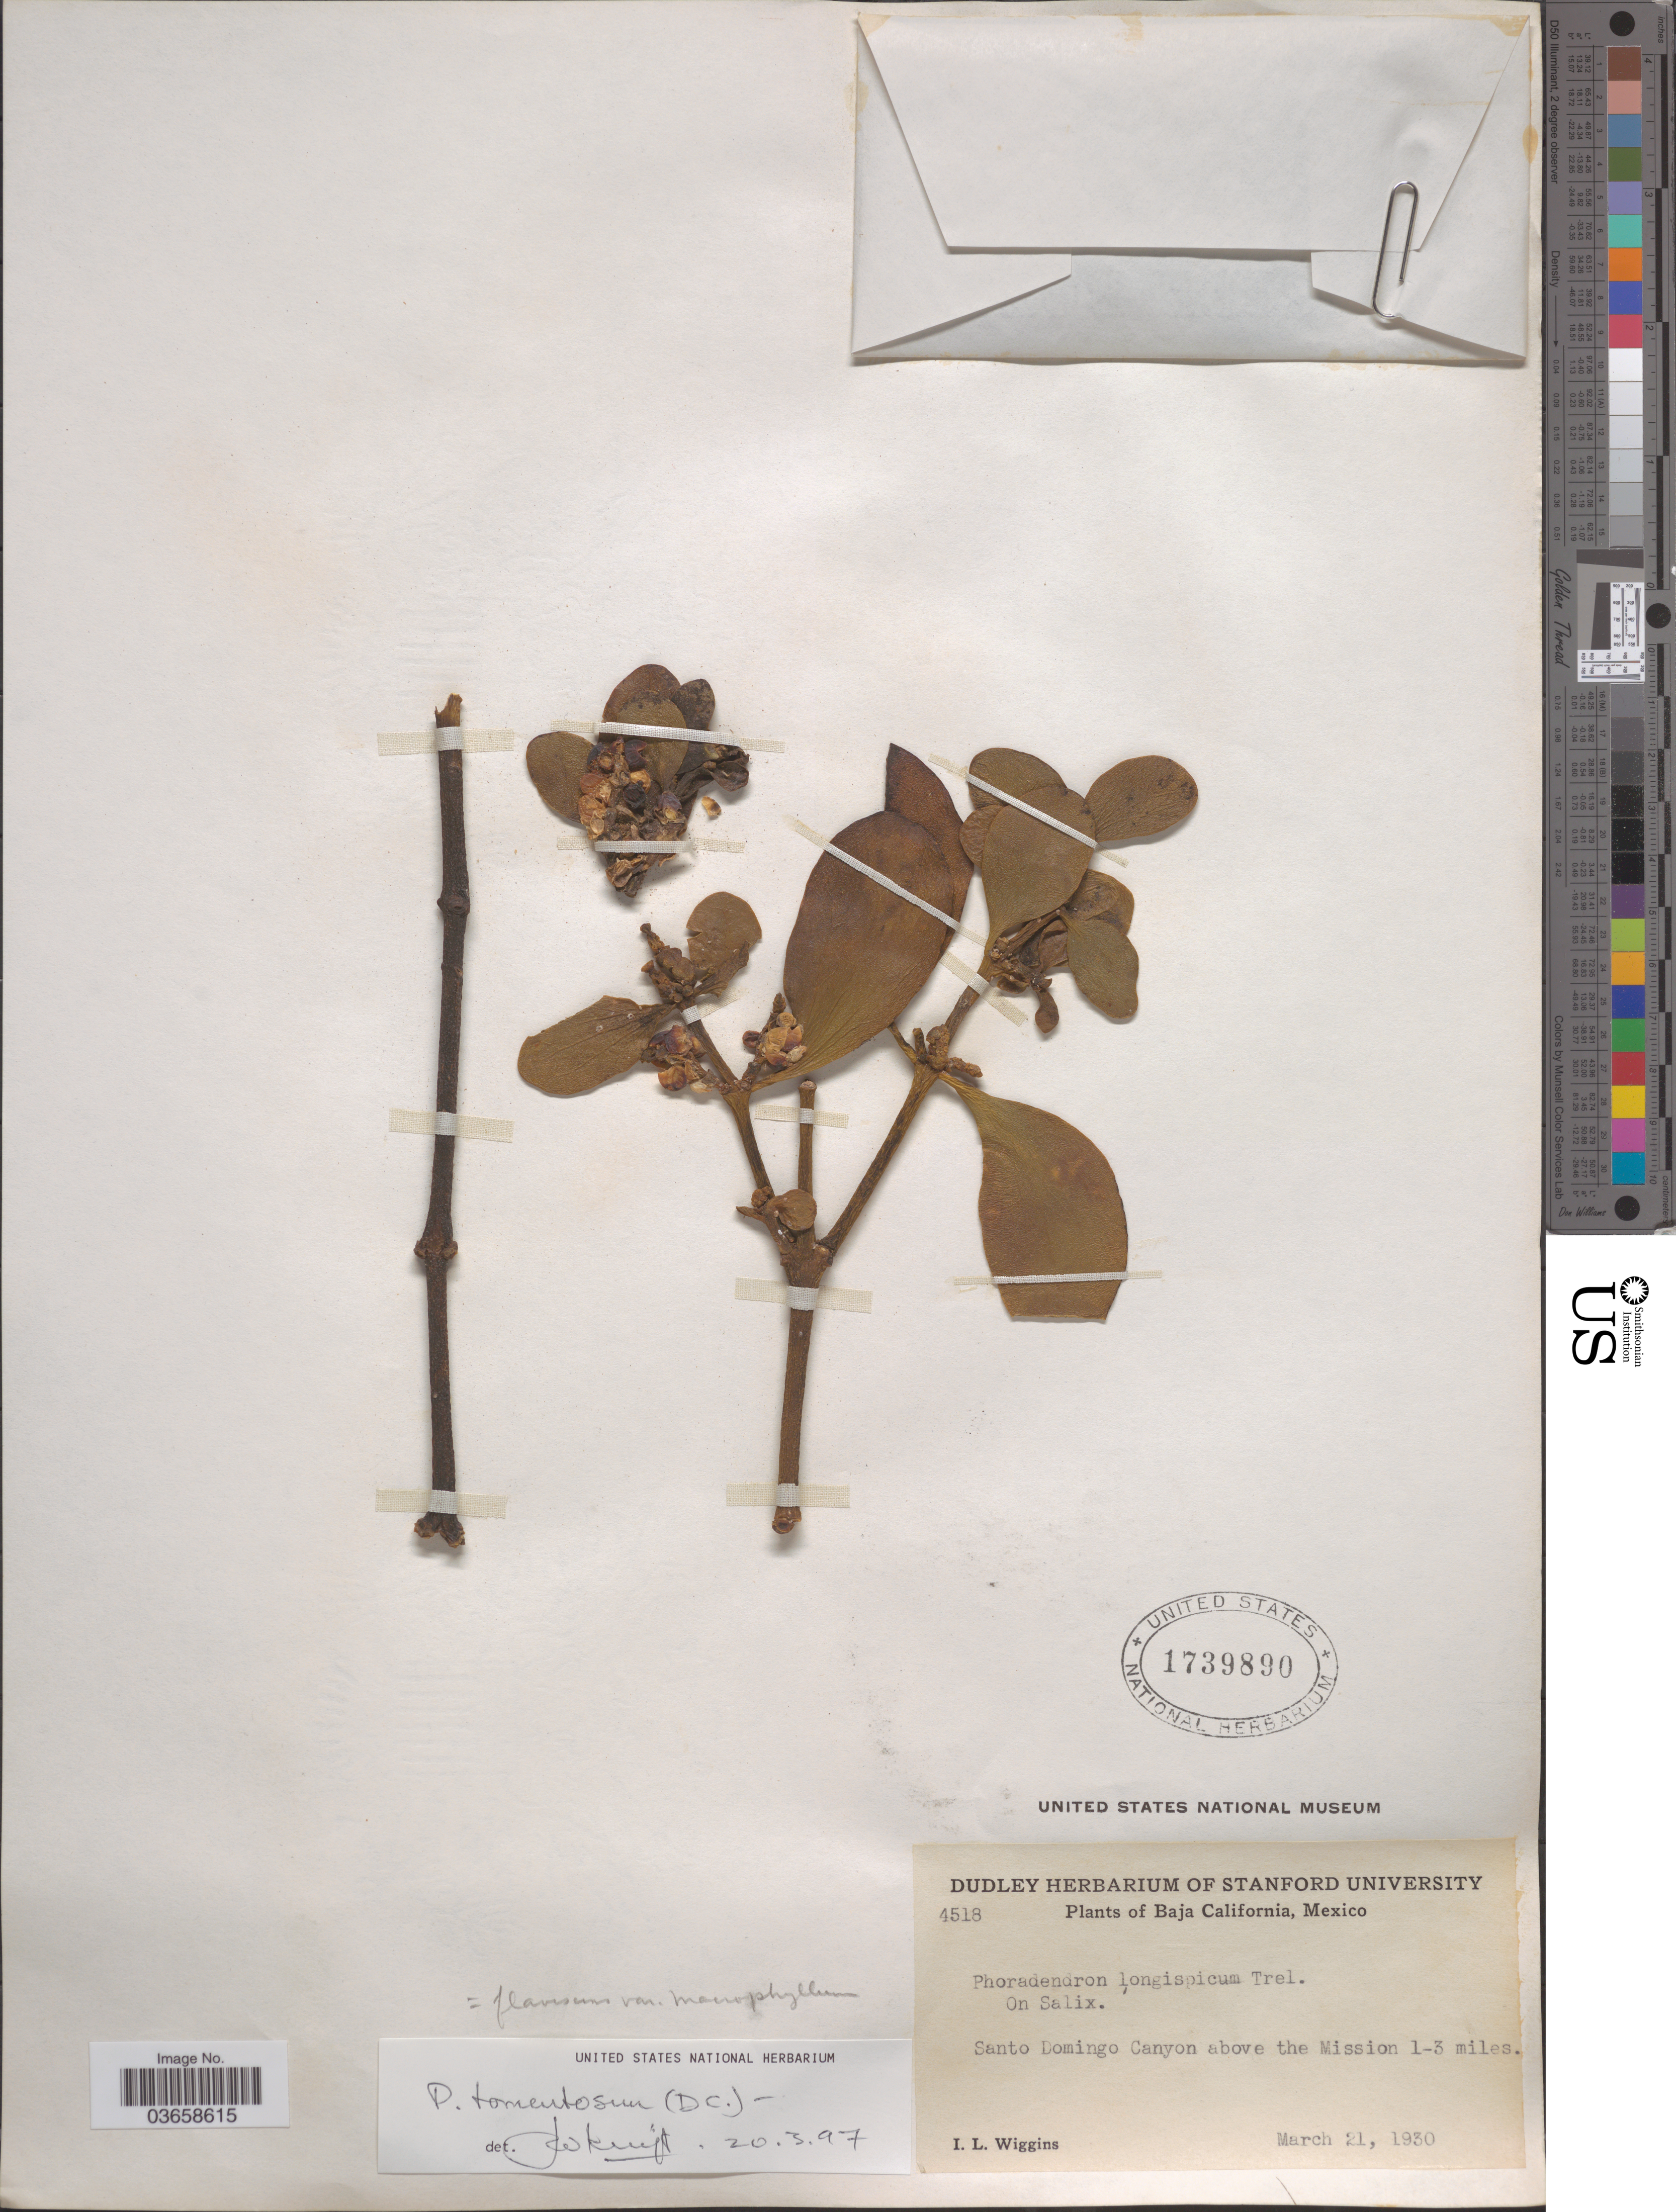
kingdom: Plantae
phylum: Tracheophyta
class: Magnoliopsida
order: Santalales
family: Viscaceae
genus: Phoradendron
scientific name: Phoradendron tomentosum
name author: DC.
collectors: I. L. Wiggins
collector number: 4518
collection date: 1930-03-21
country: Mexico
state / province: Baja California Sur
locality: Santo Domingo Canyon above the Mission 1-3 miles.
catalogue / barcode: US 1739890